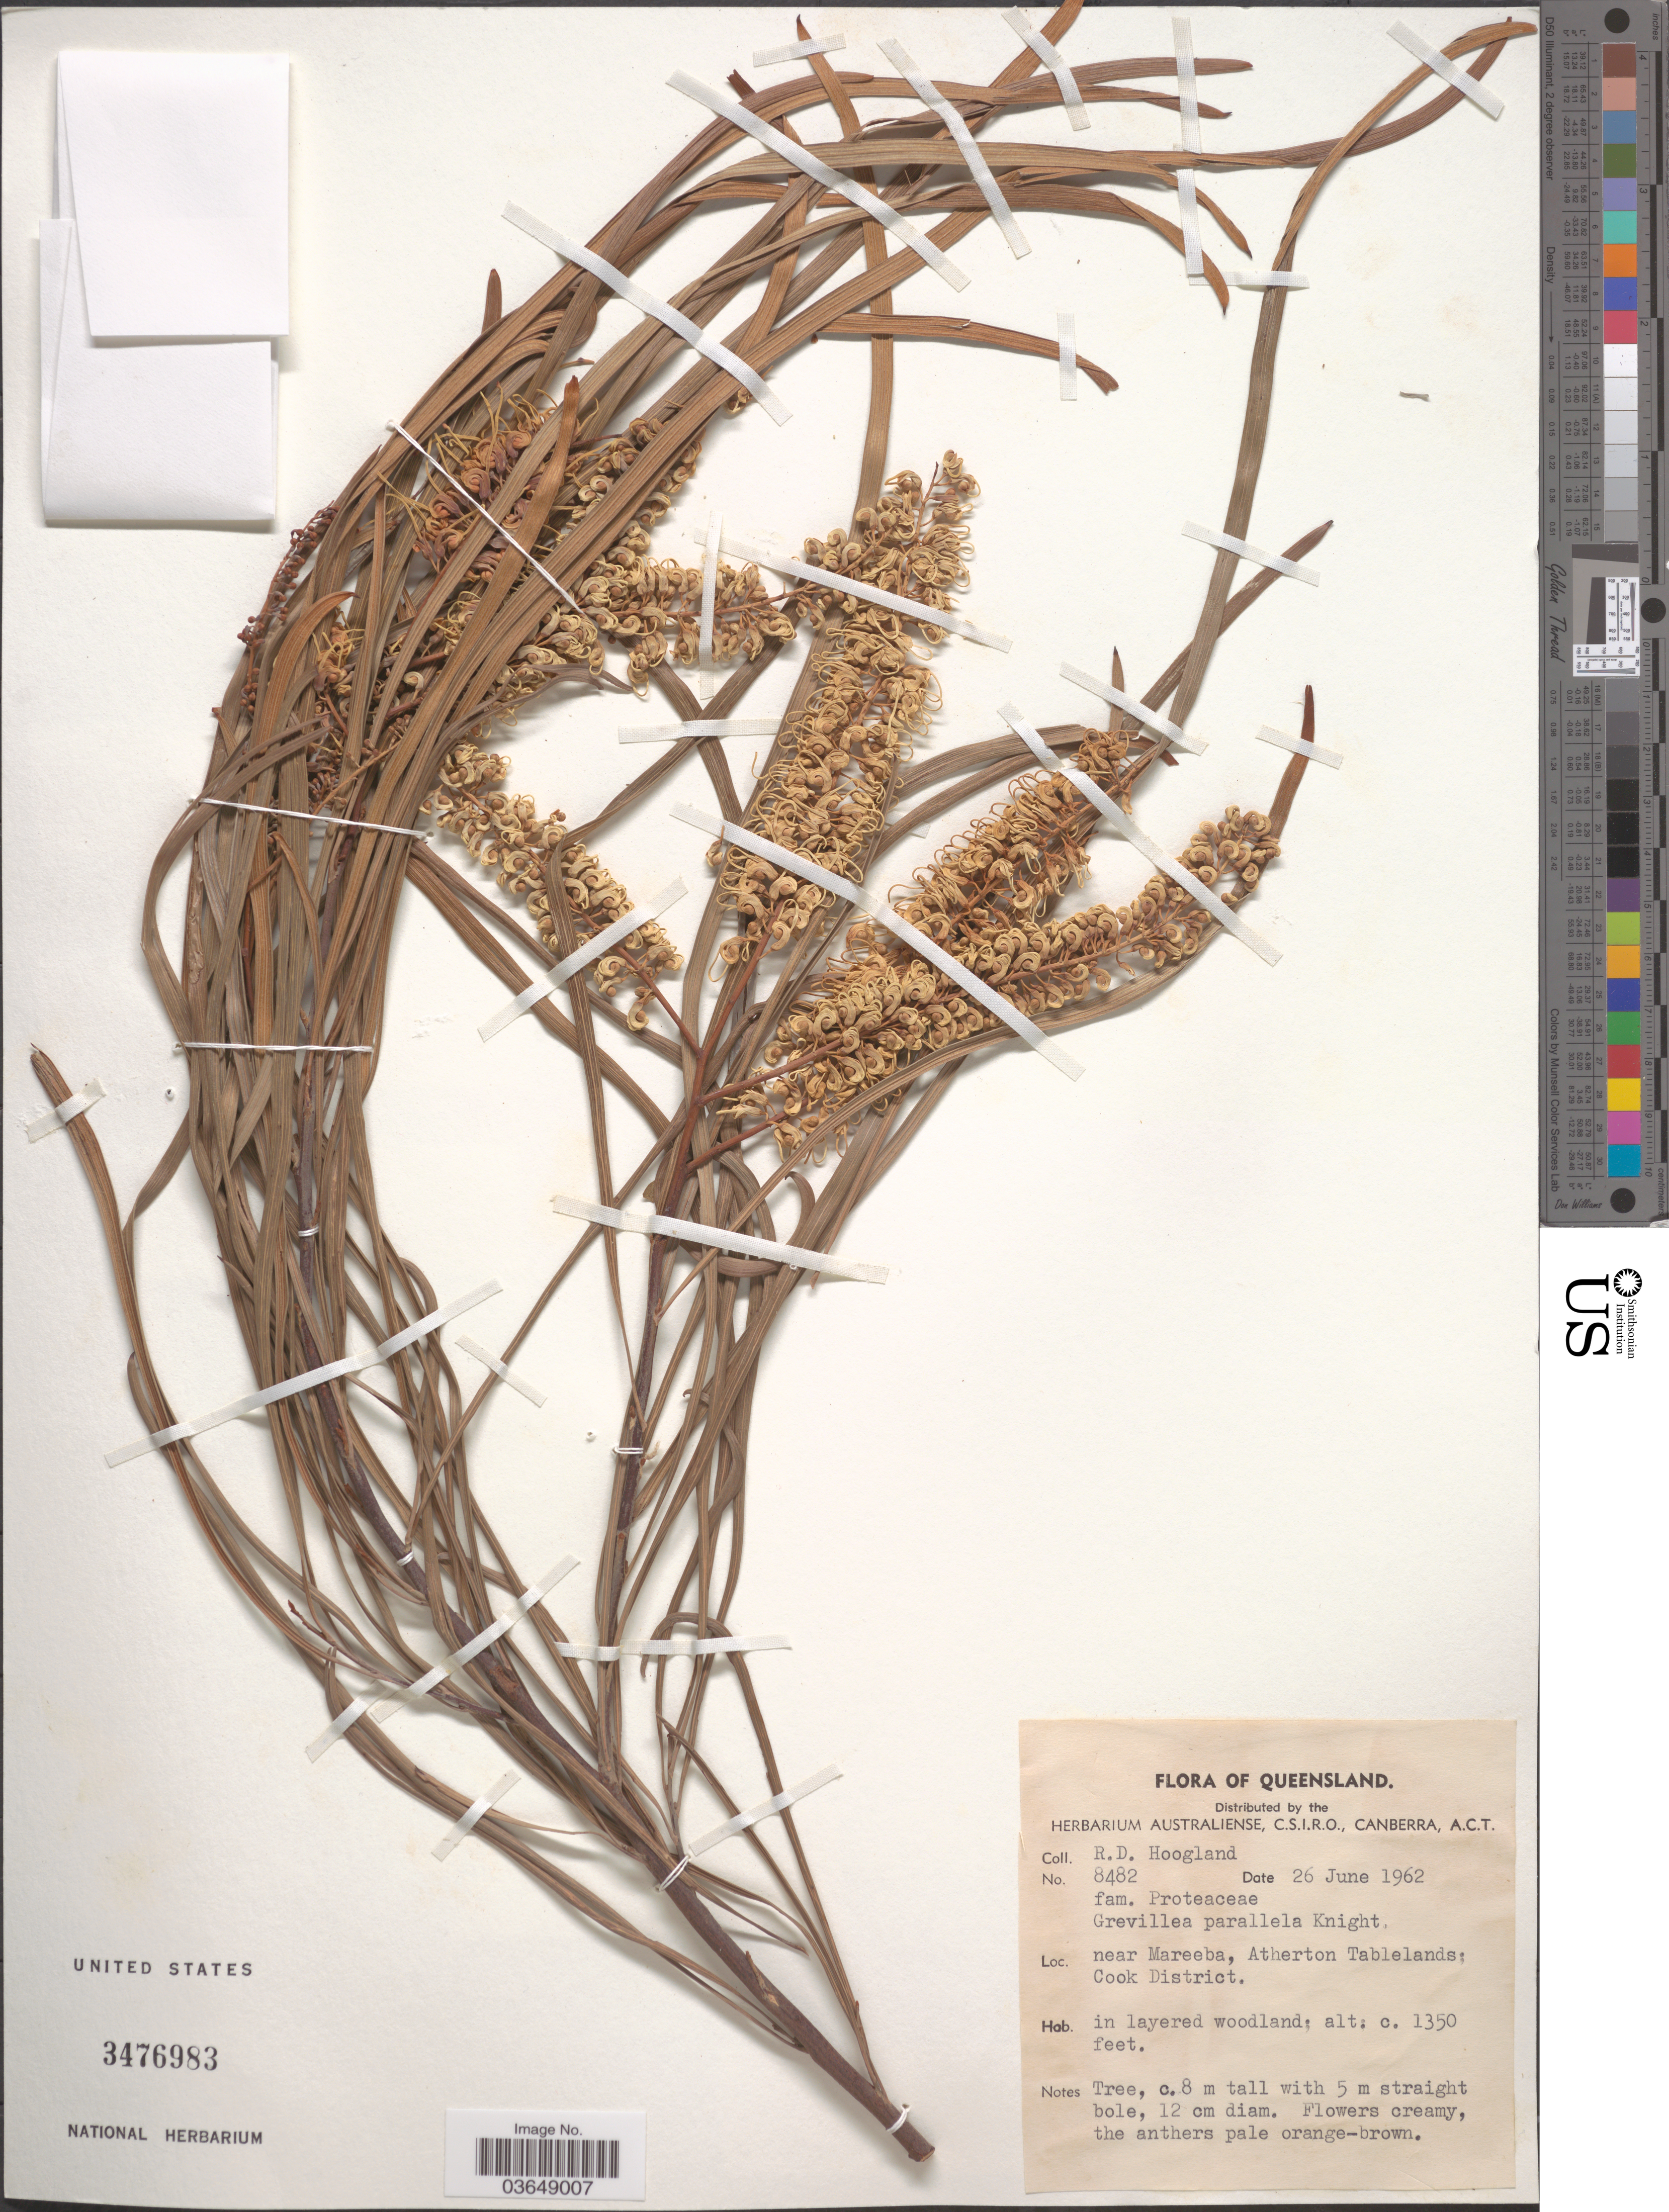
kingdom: Plantae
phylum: Tracheophyta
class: Magnoliopsida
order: Proteales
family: Proteaceae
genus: Grevillea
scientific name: Grevillea parallela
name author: Knight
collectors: R. D. Hoogland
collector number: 8482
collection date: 1962-06-26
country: Australia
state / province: Queensland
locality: Near Mareeba, Atherton Tablelands; Cook District.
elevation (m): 411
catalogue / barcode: US 3476983